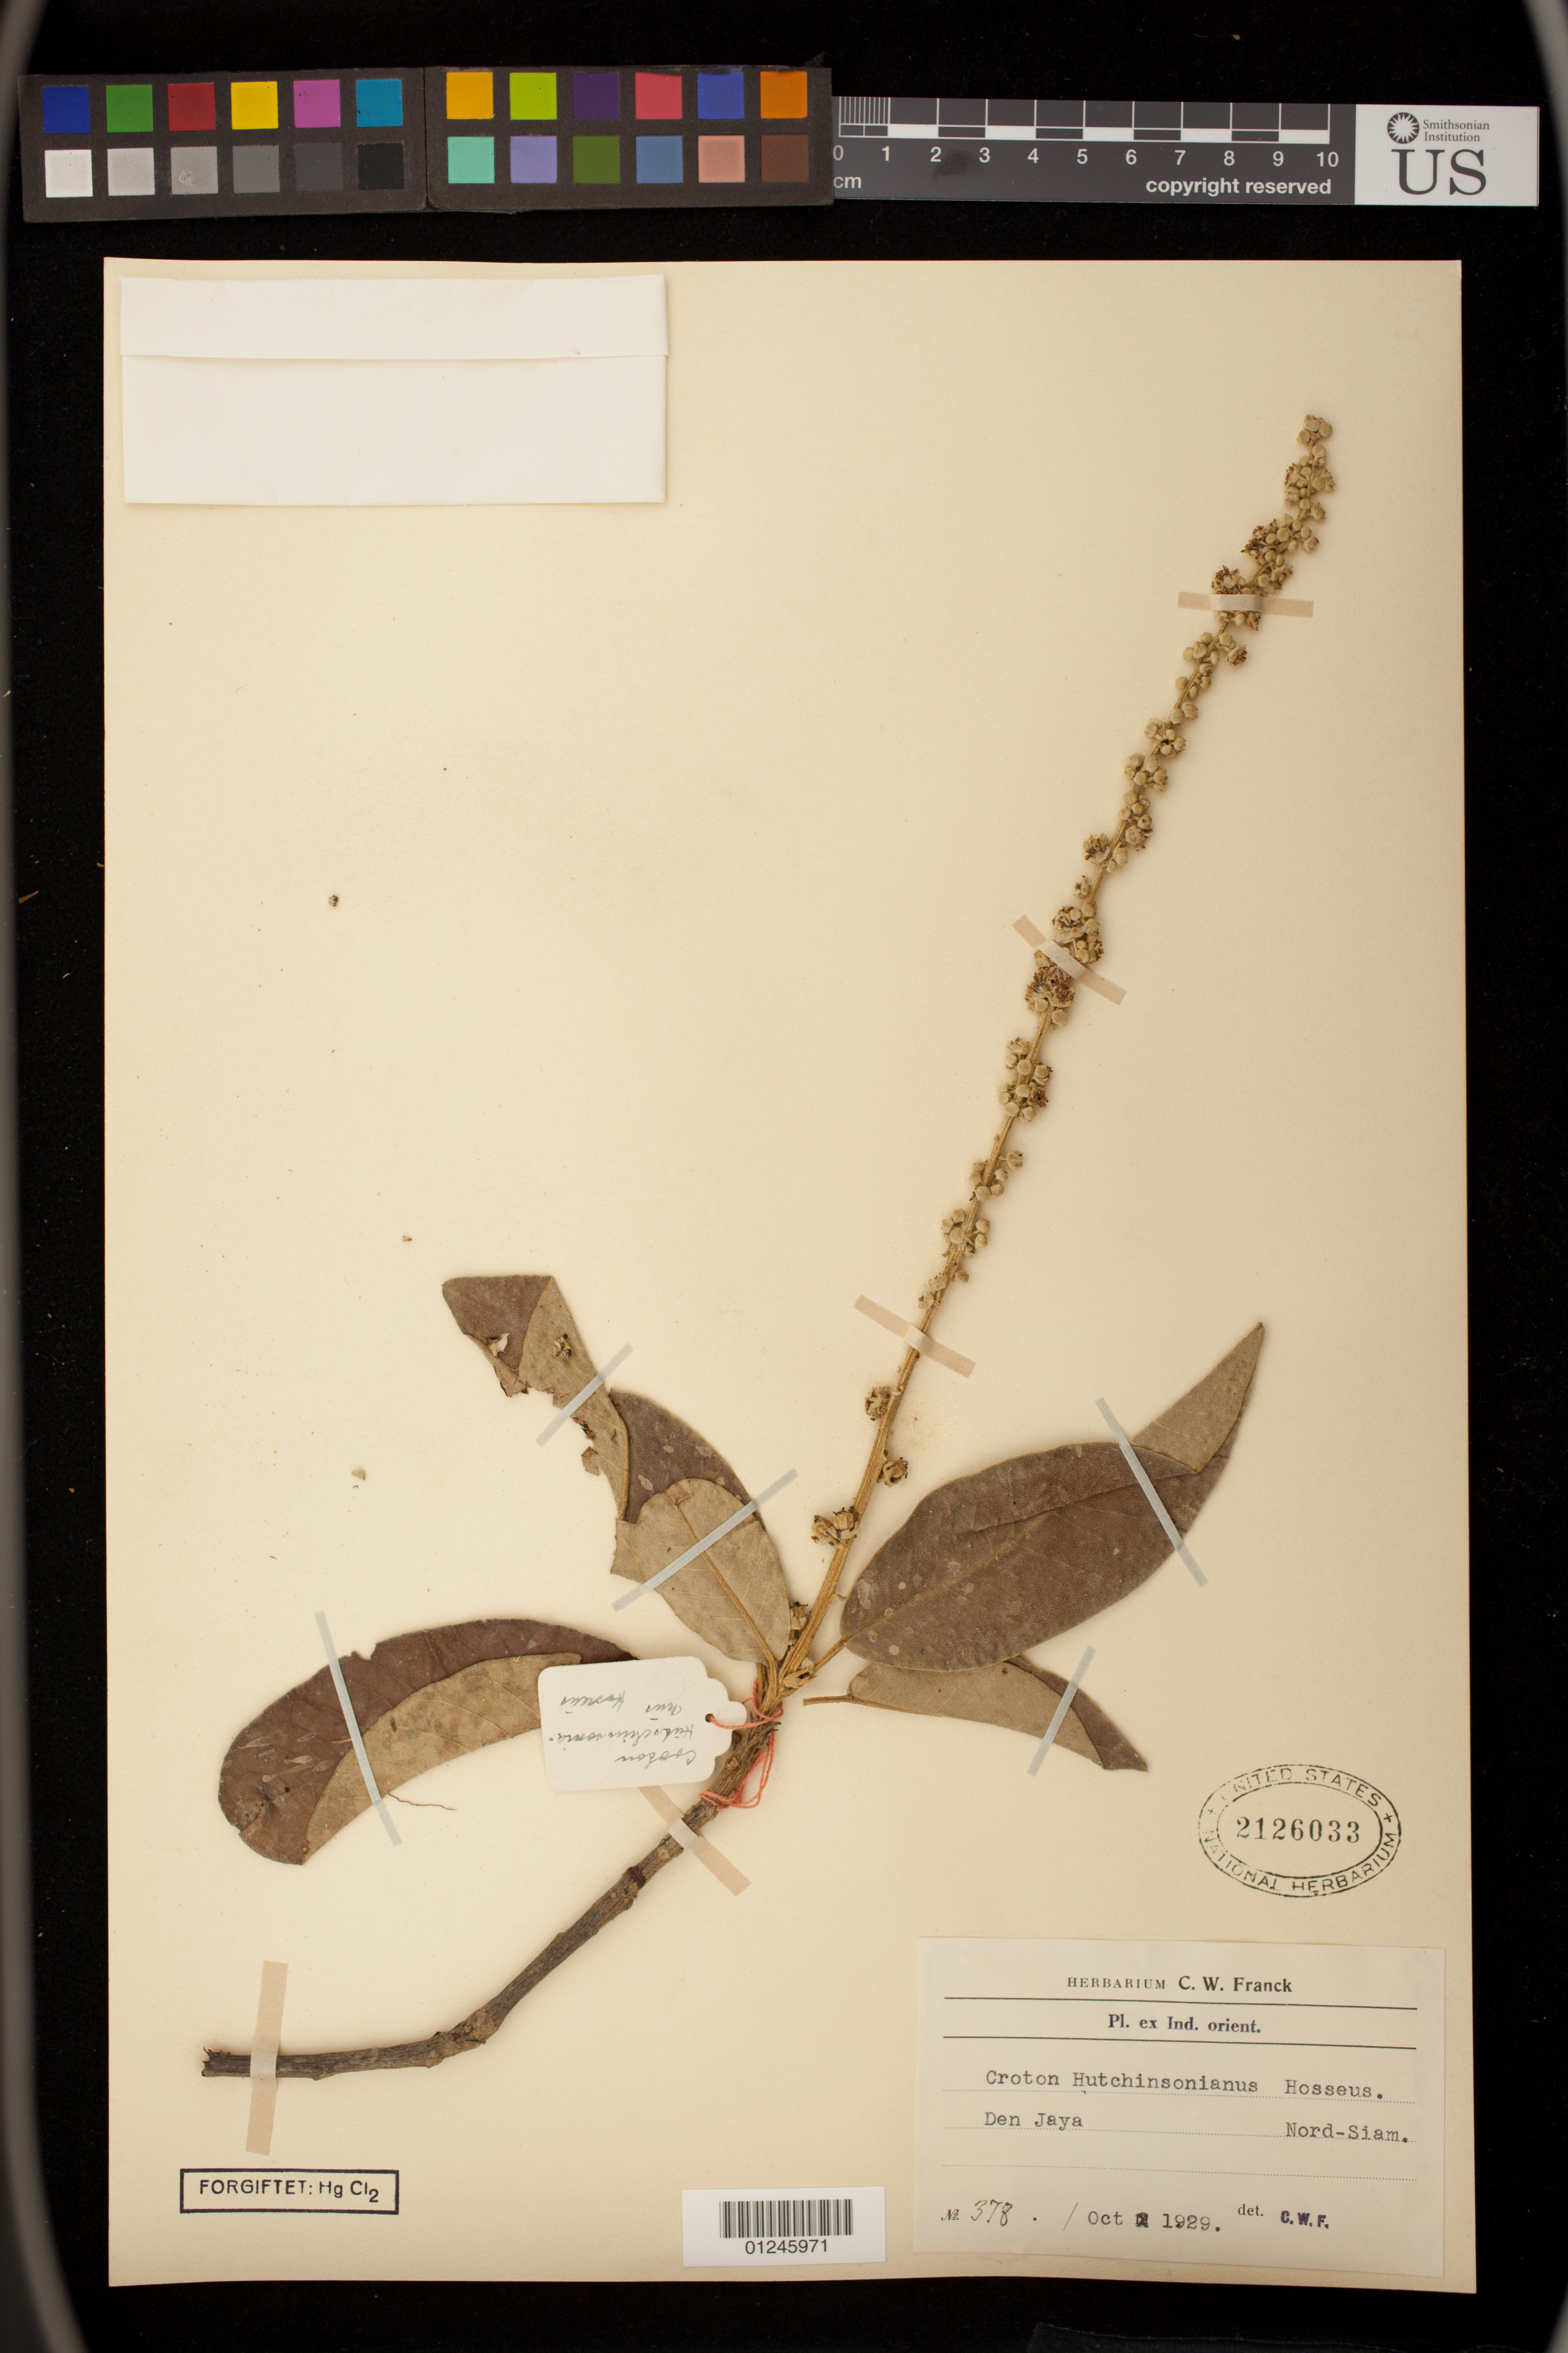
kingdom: Plantae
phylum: Tracheophyta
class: Magnoliopsida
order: Malpighiales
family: Euphorbiaceae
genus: Croton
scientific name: Croton hutchinsonianus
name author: Hosseus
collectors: C. Franck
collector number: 378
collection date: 1929-10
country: Thailand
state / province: Phrae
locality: Den Jaya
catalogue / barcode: US 2126033